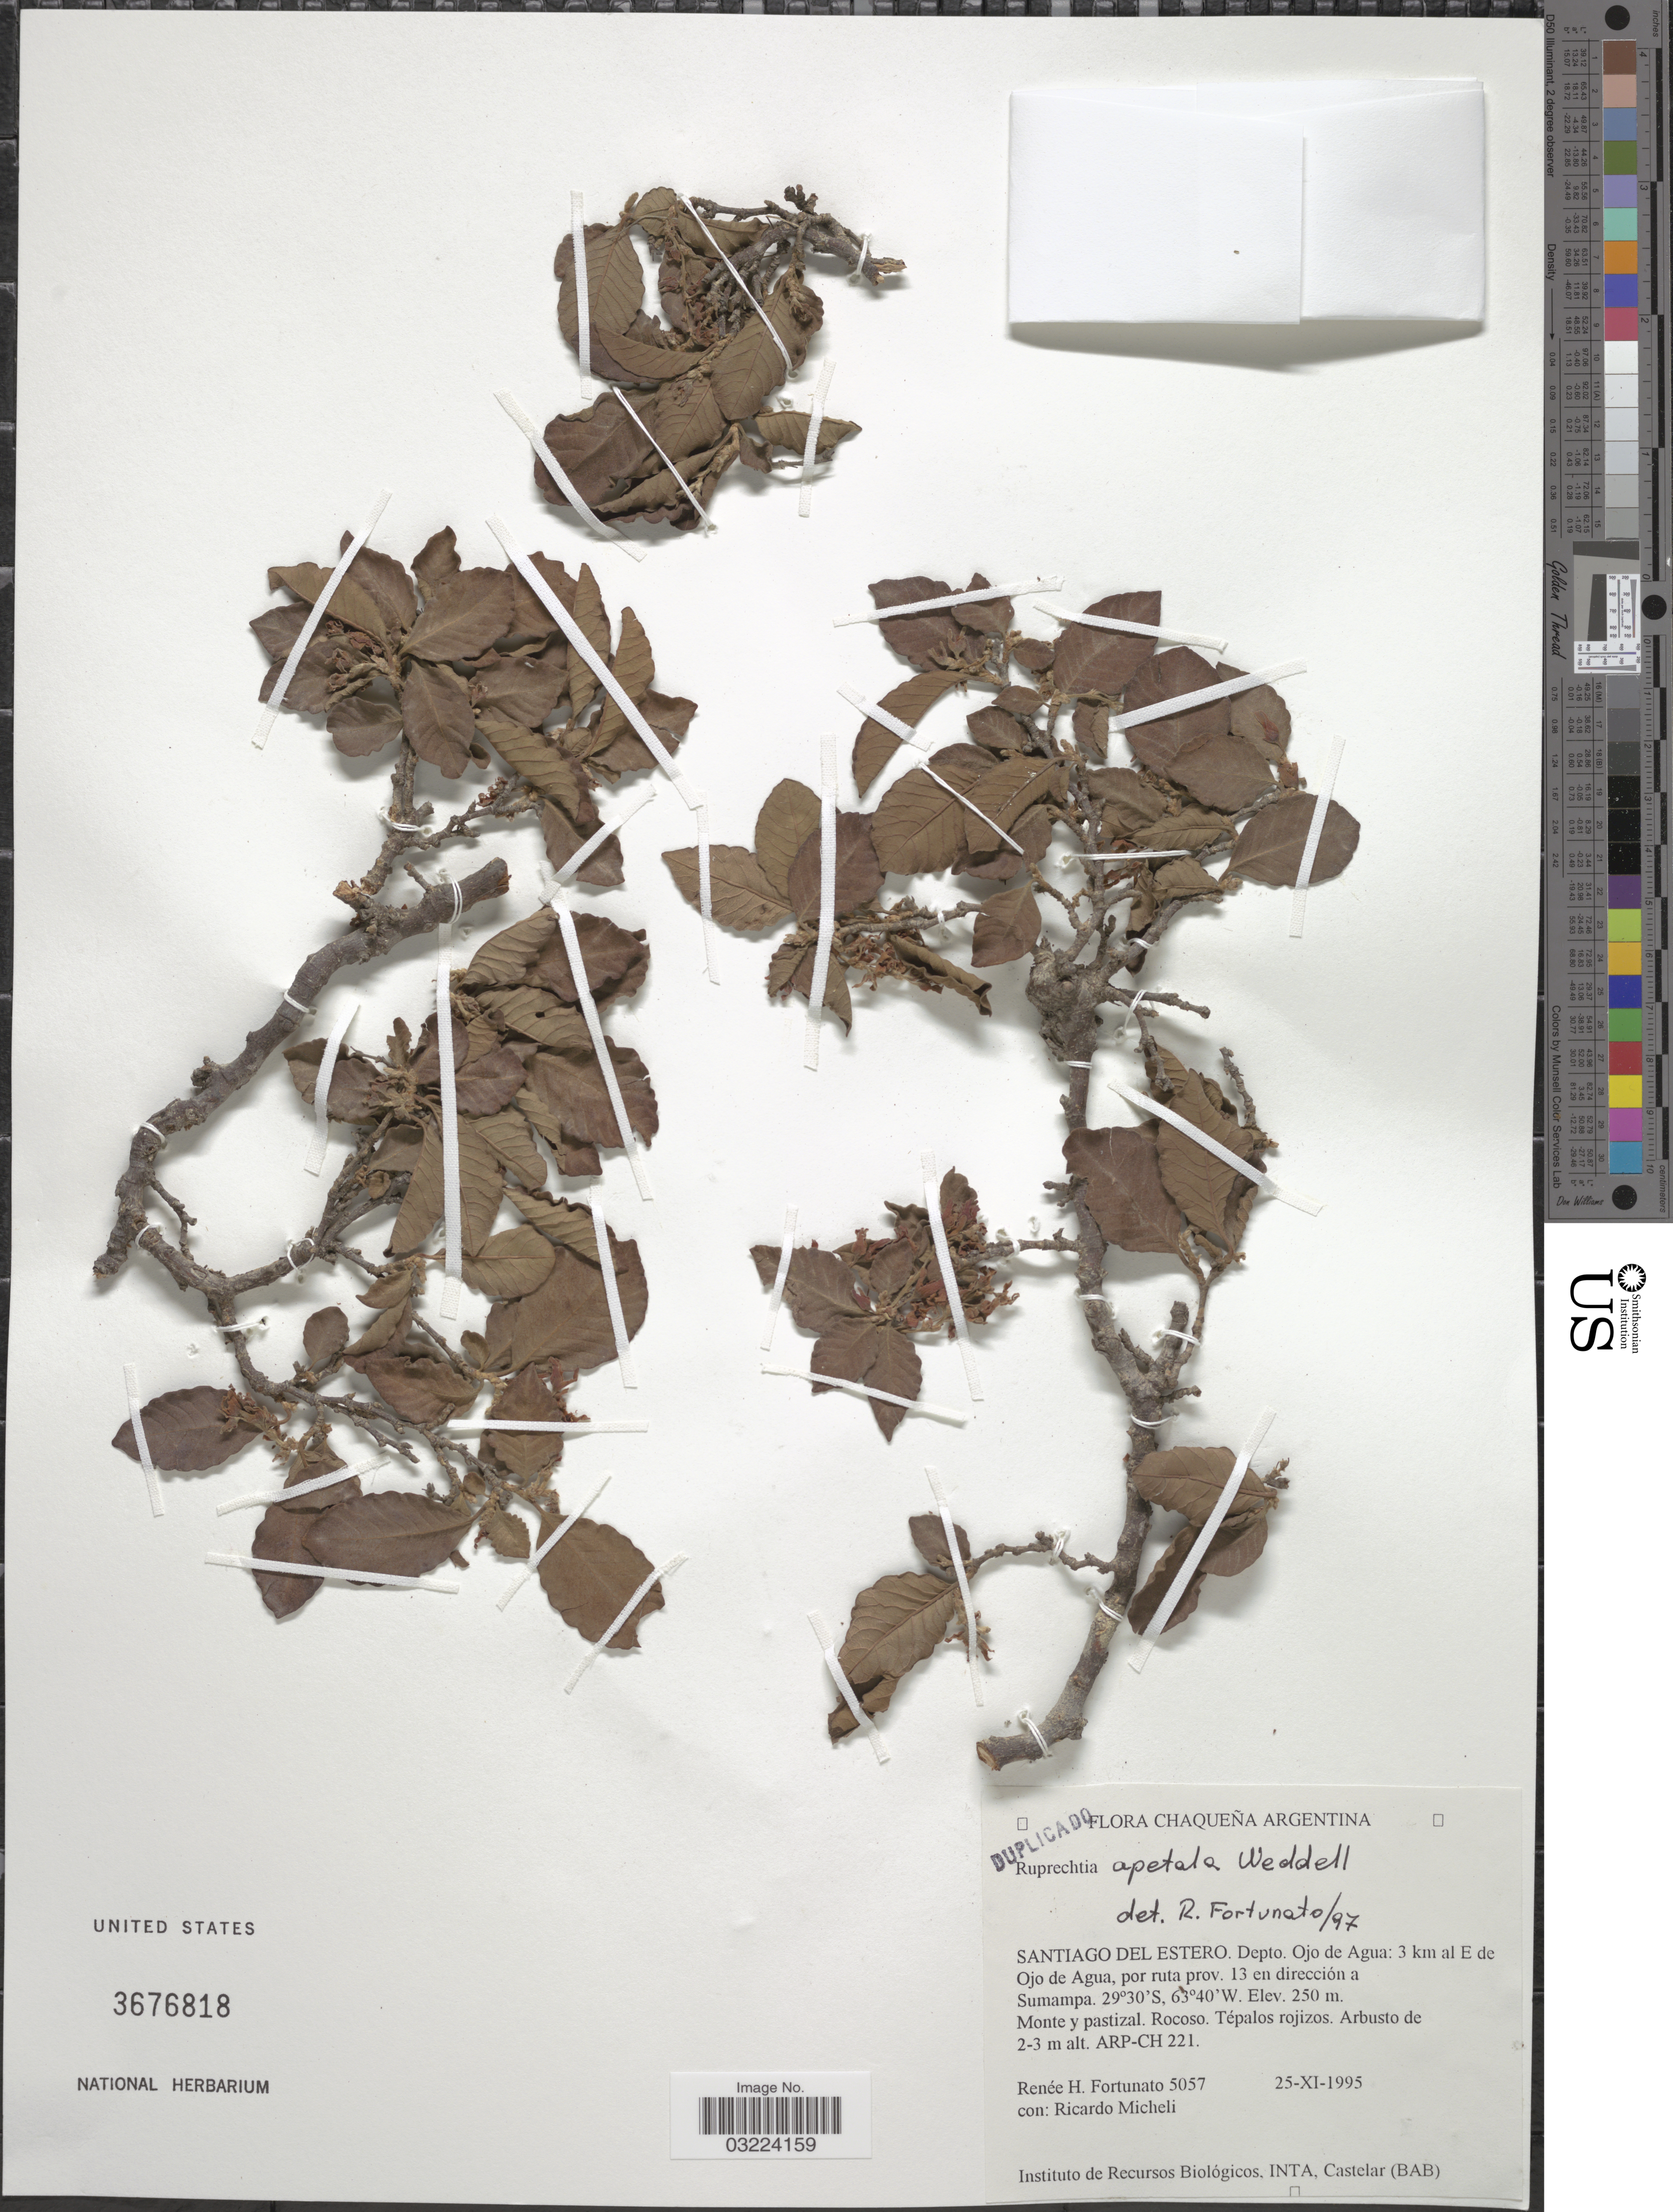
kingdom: Plantae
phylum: Tracheophyta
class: Magnoliopsida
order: Caryophyllales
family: Polygonaceae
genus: Ruprechtia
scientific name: Ruprechtia apetala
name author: Wedd.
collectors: R. H. Fortunato & R. Micheli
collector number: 5057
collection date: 1995-11-25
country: Argentina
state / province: Santiago del Estero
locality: Chaqueña Argentina, Depto. Ojo de Agua: 3 km al E de Ojo de Agua, por ruta prov. 13 en dirección a Sumampa.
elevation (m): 250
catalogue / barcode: US 3676818